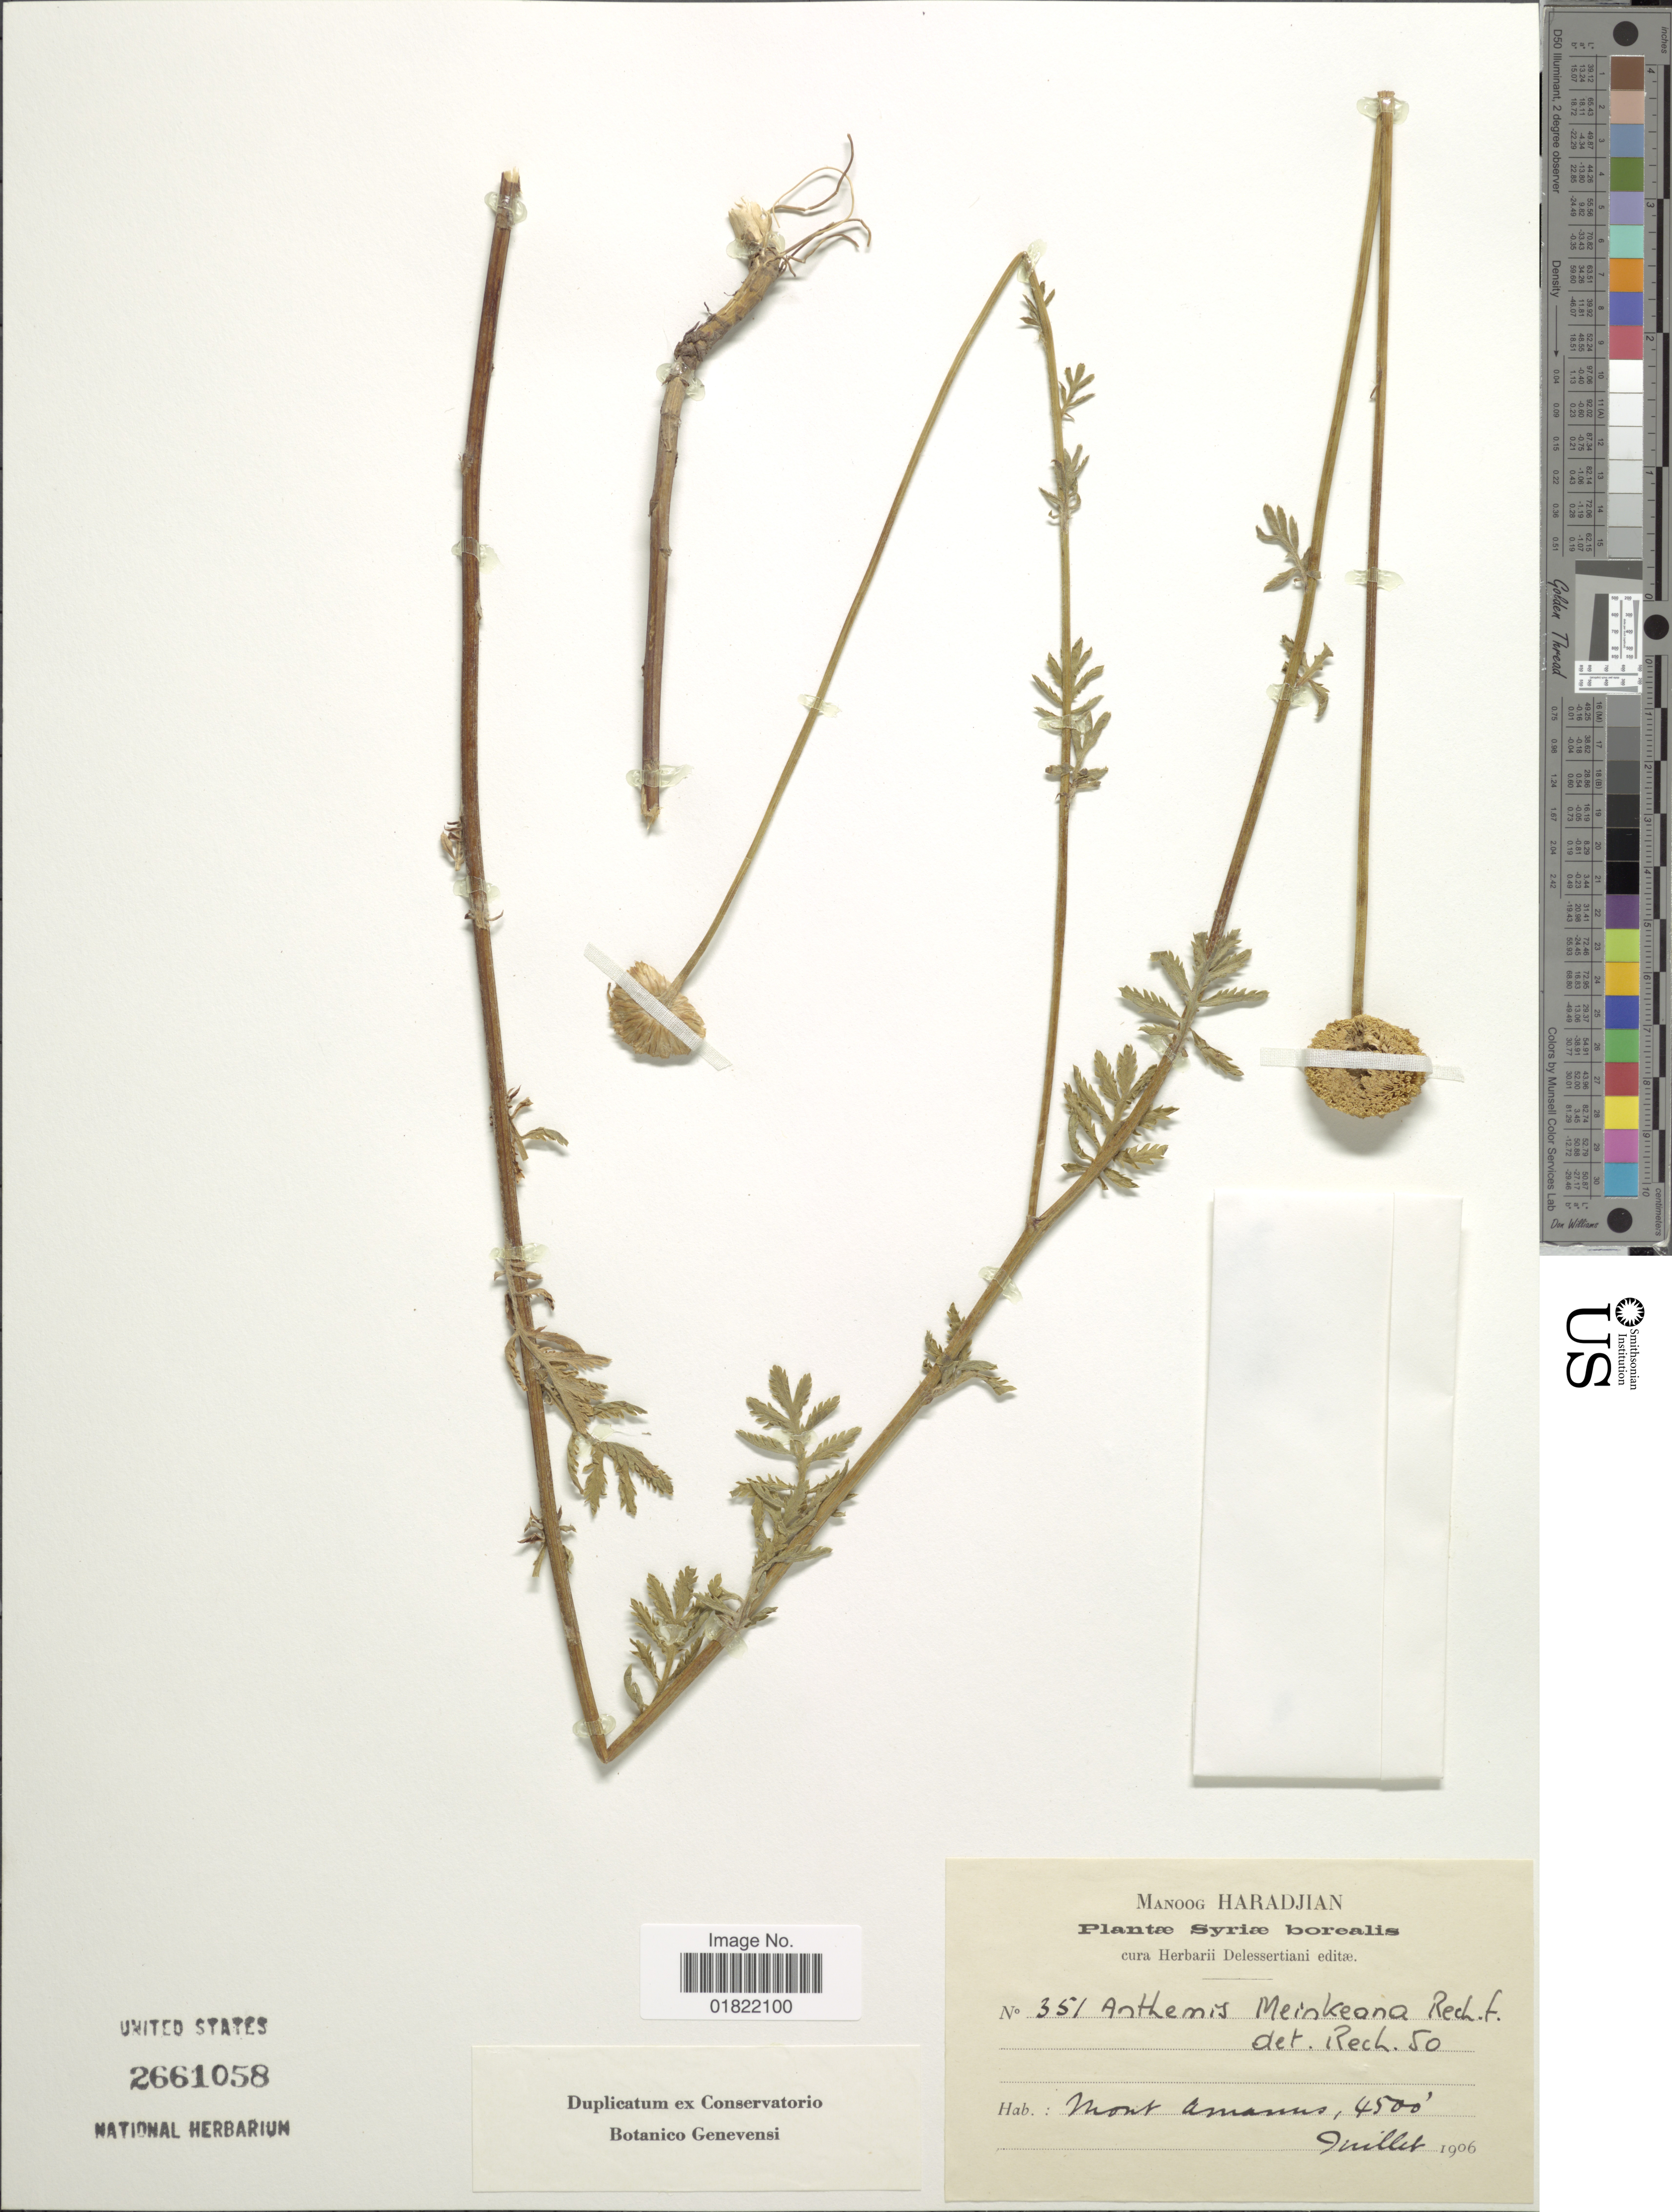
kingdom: Plantae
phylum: Tracheophyta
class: Magnoliopsida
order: Asterales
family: Asteraceae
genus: Anthemis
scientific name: Anthemis meinkeana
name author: Rech. f.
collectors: M. Haradjian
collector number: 351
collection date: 1906-07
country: Syria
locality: Mont Amanus [interpreted]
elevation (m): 1372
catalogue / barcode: US 2661058